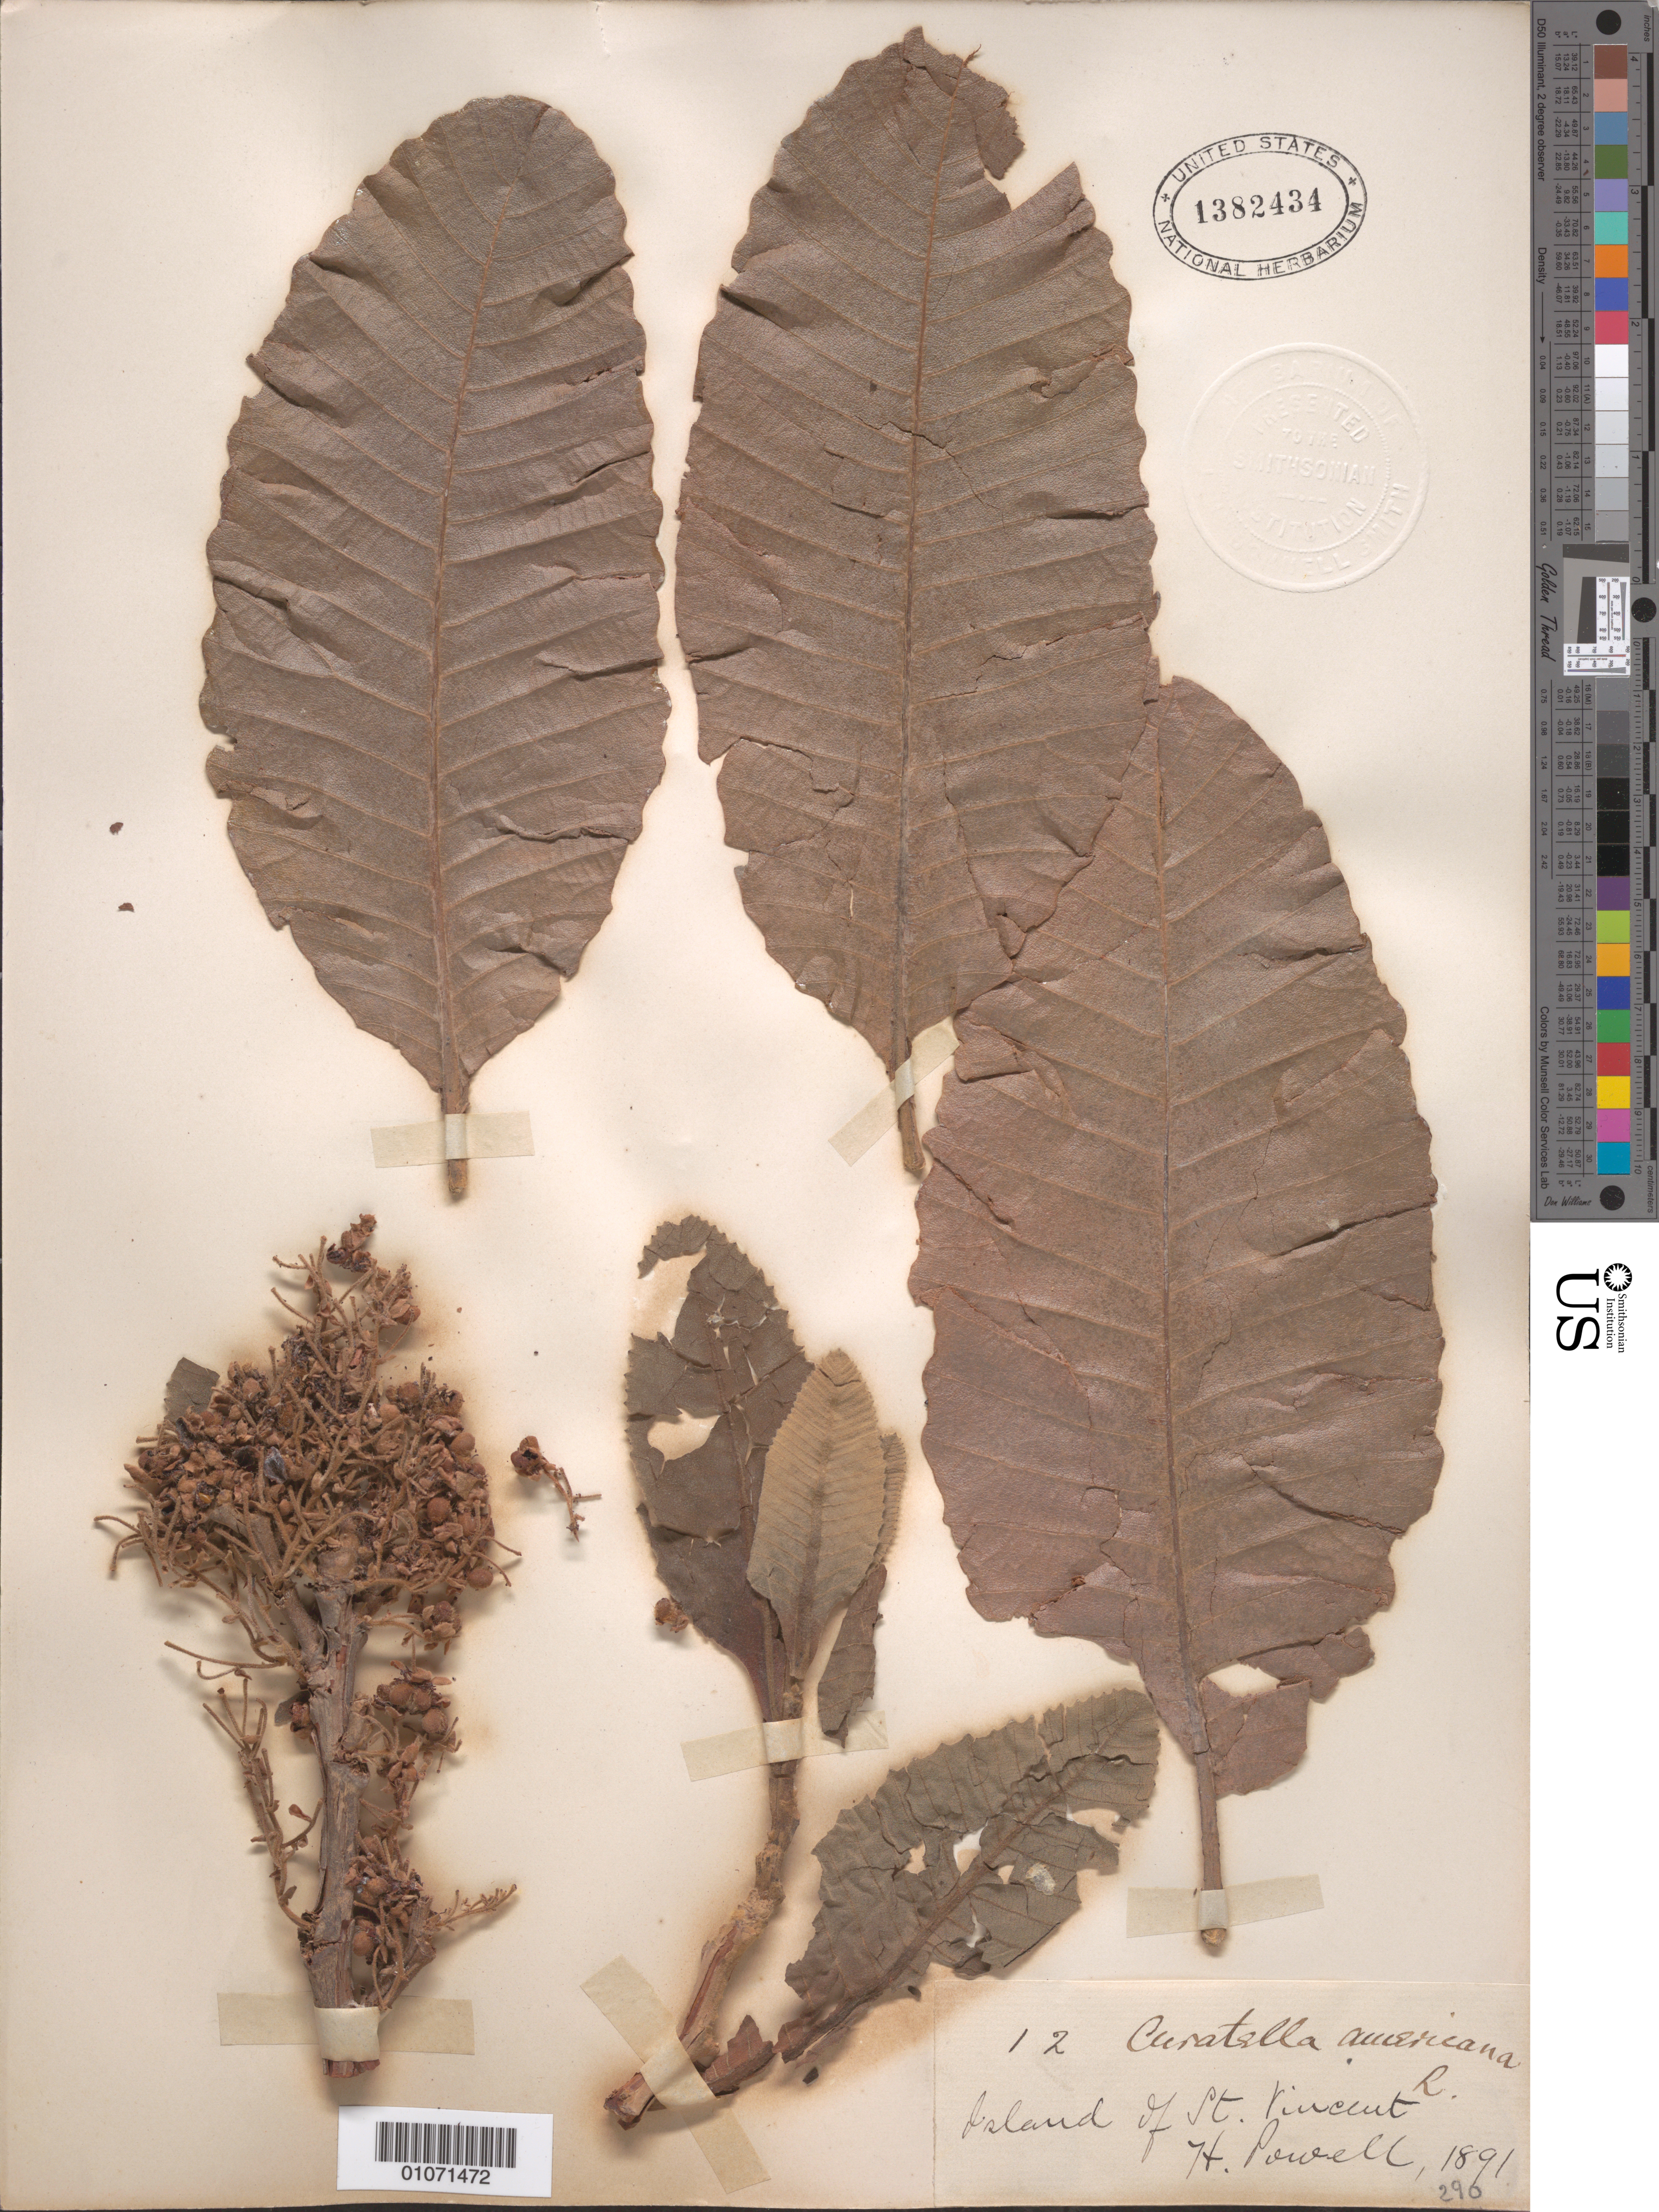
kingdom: Plantae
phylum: Tracheophyta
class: Magnoliopsida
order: Dilleniales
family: Dilleniaceae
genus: Curatella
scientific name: Curatella americana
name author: L.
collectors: H. Powell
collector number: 12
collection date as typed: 1891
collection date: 1891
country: St. Vincent - Grenadines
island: St. Vincent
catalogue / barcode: US 1382434